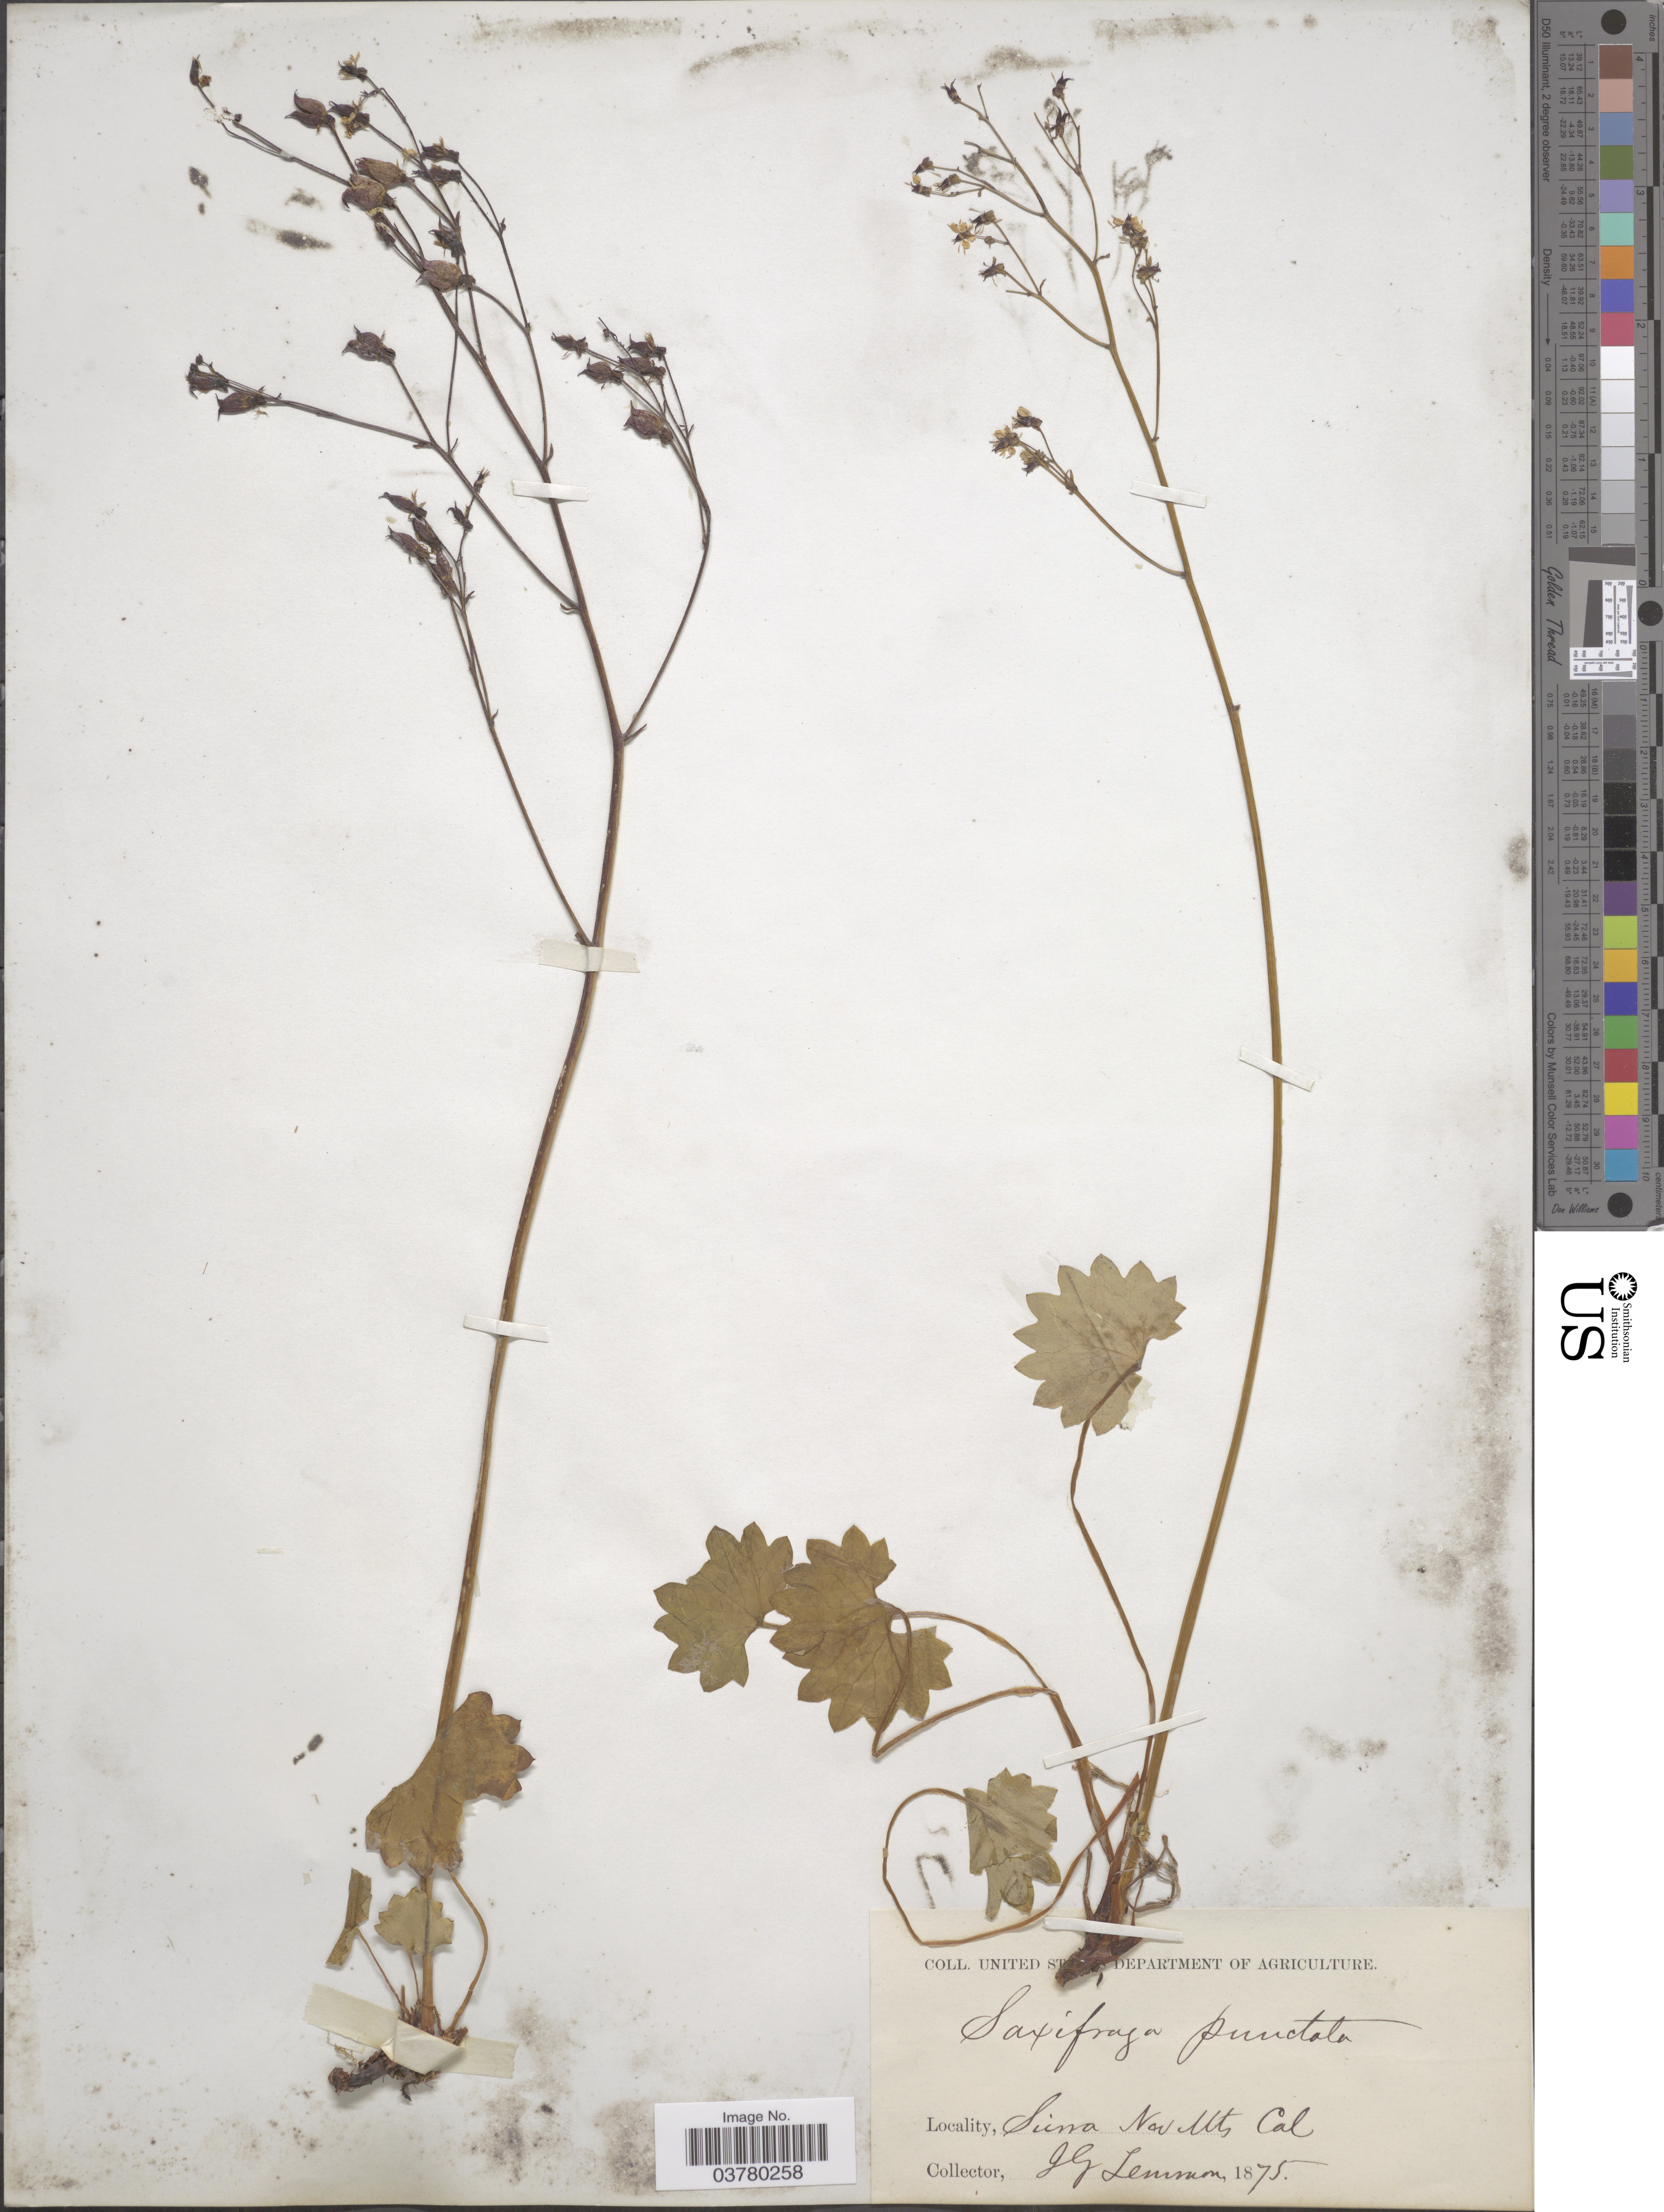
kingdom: Plantae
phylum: Tracheophyta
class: Magnoliopsida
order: Saxifragales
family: Saxifragaceae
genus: Micranthes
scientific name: Micranthes odontoloma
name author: (Piper) A. Heller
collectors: J. Lemmon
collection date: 1875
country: United States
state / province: California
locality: Sierra Nev Mts.